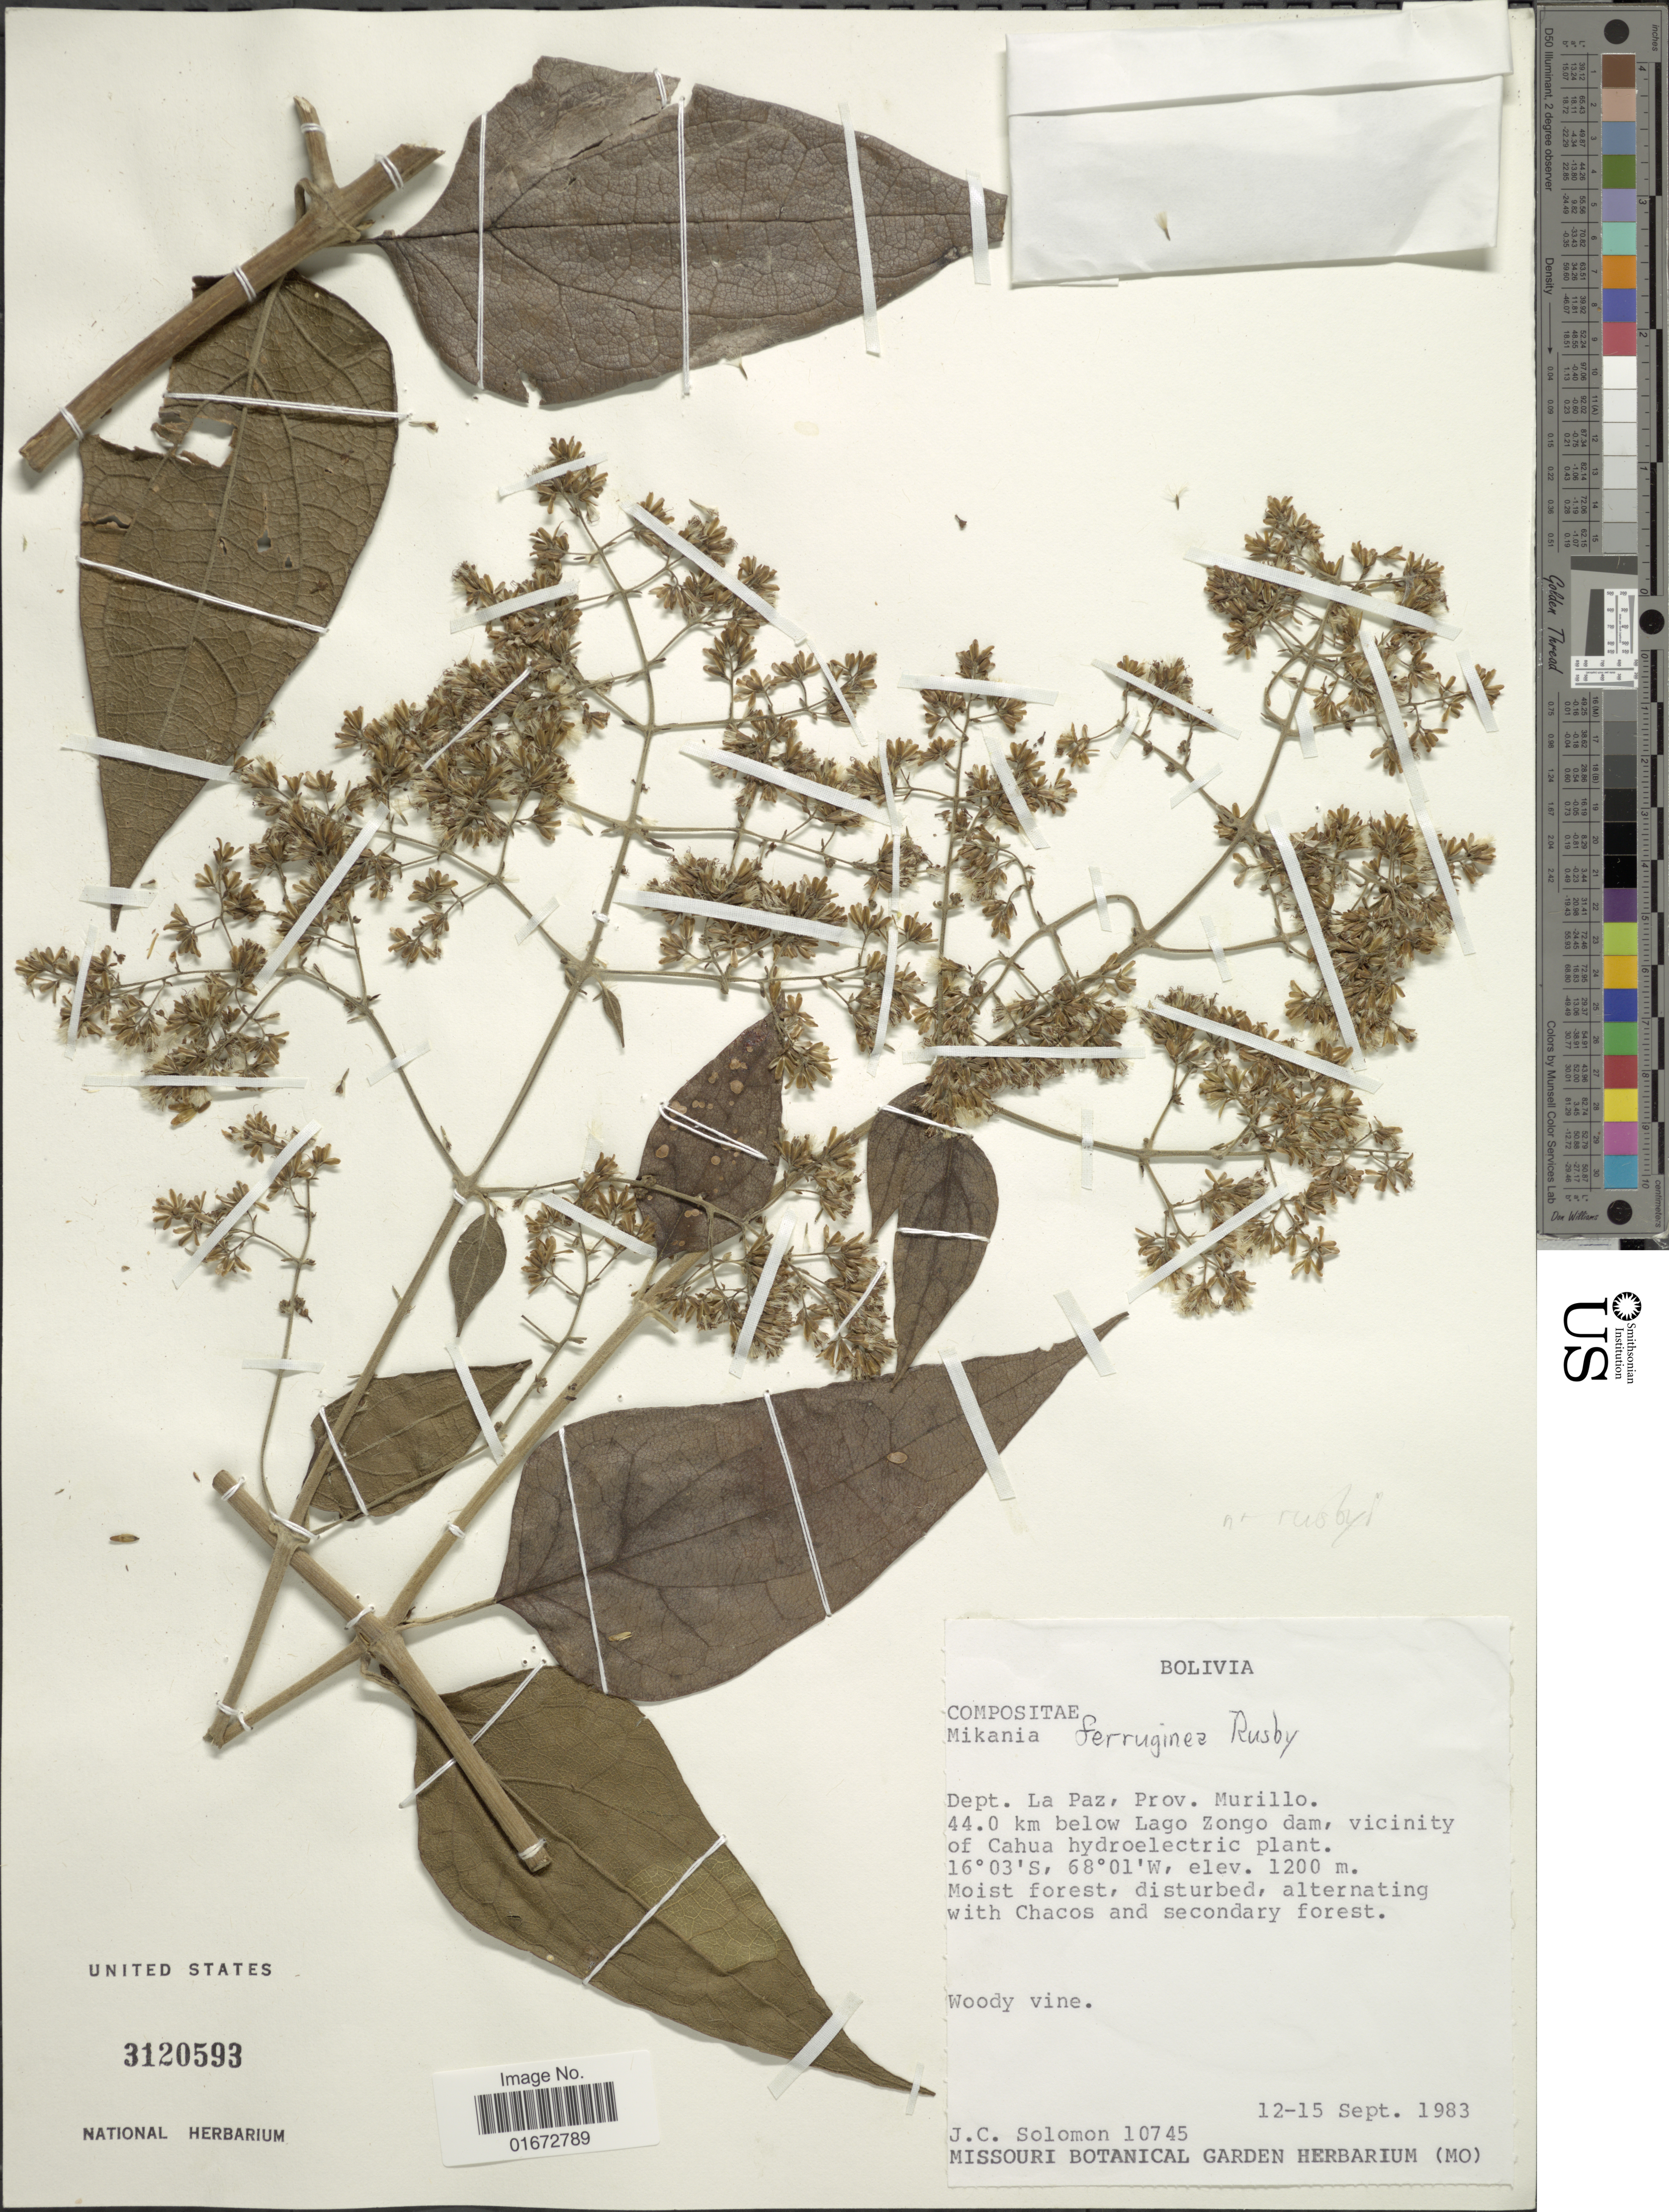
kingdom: Plantae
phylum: Tracheophyta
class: Magnoliopsida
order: Asterales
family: Asteraceae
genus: Mikania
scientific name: Mikania ferruginea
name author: (Rusby) Buchtien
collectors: J. C. Solomon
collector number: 10745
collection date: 1983-09-12/1983-09-15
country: Bolivia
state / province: La Paz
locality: Dept. La Paz, Prov. Murillo. 44.0 km below Lago Zongo dam, vicinity of Cahua hydroelectric plant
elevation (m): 1200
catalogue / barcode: US 3120593